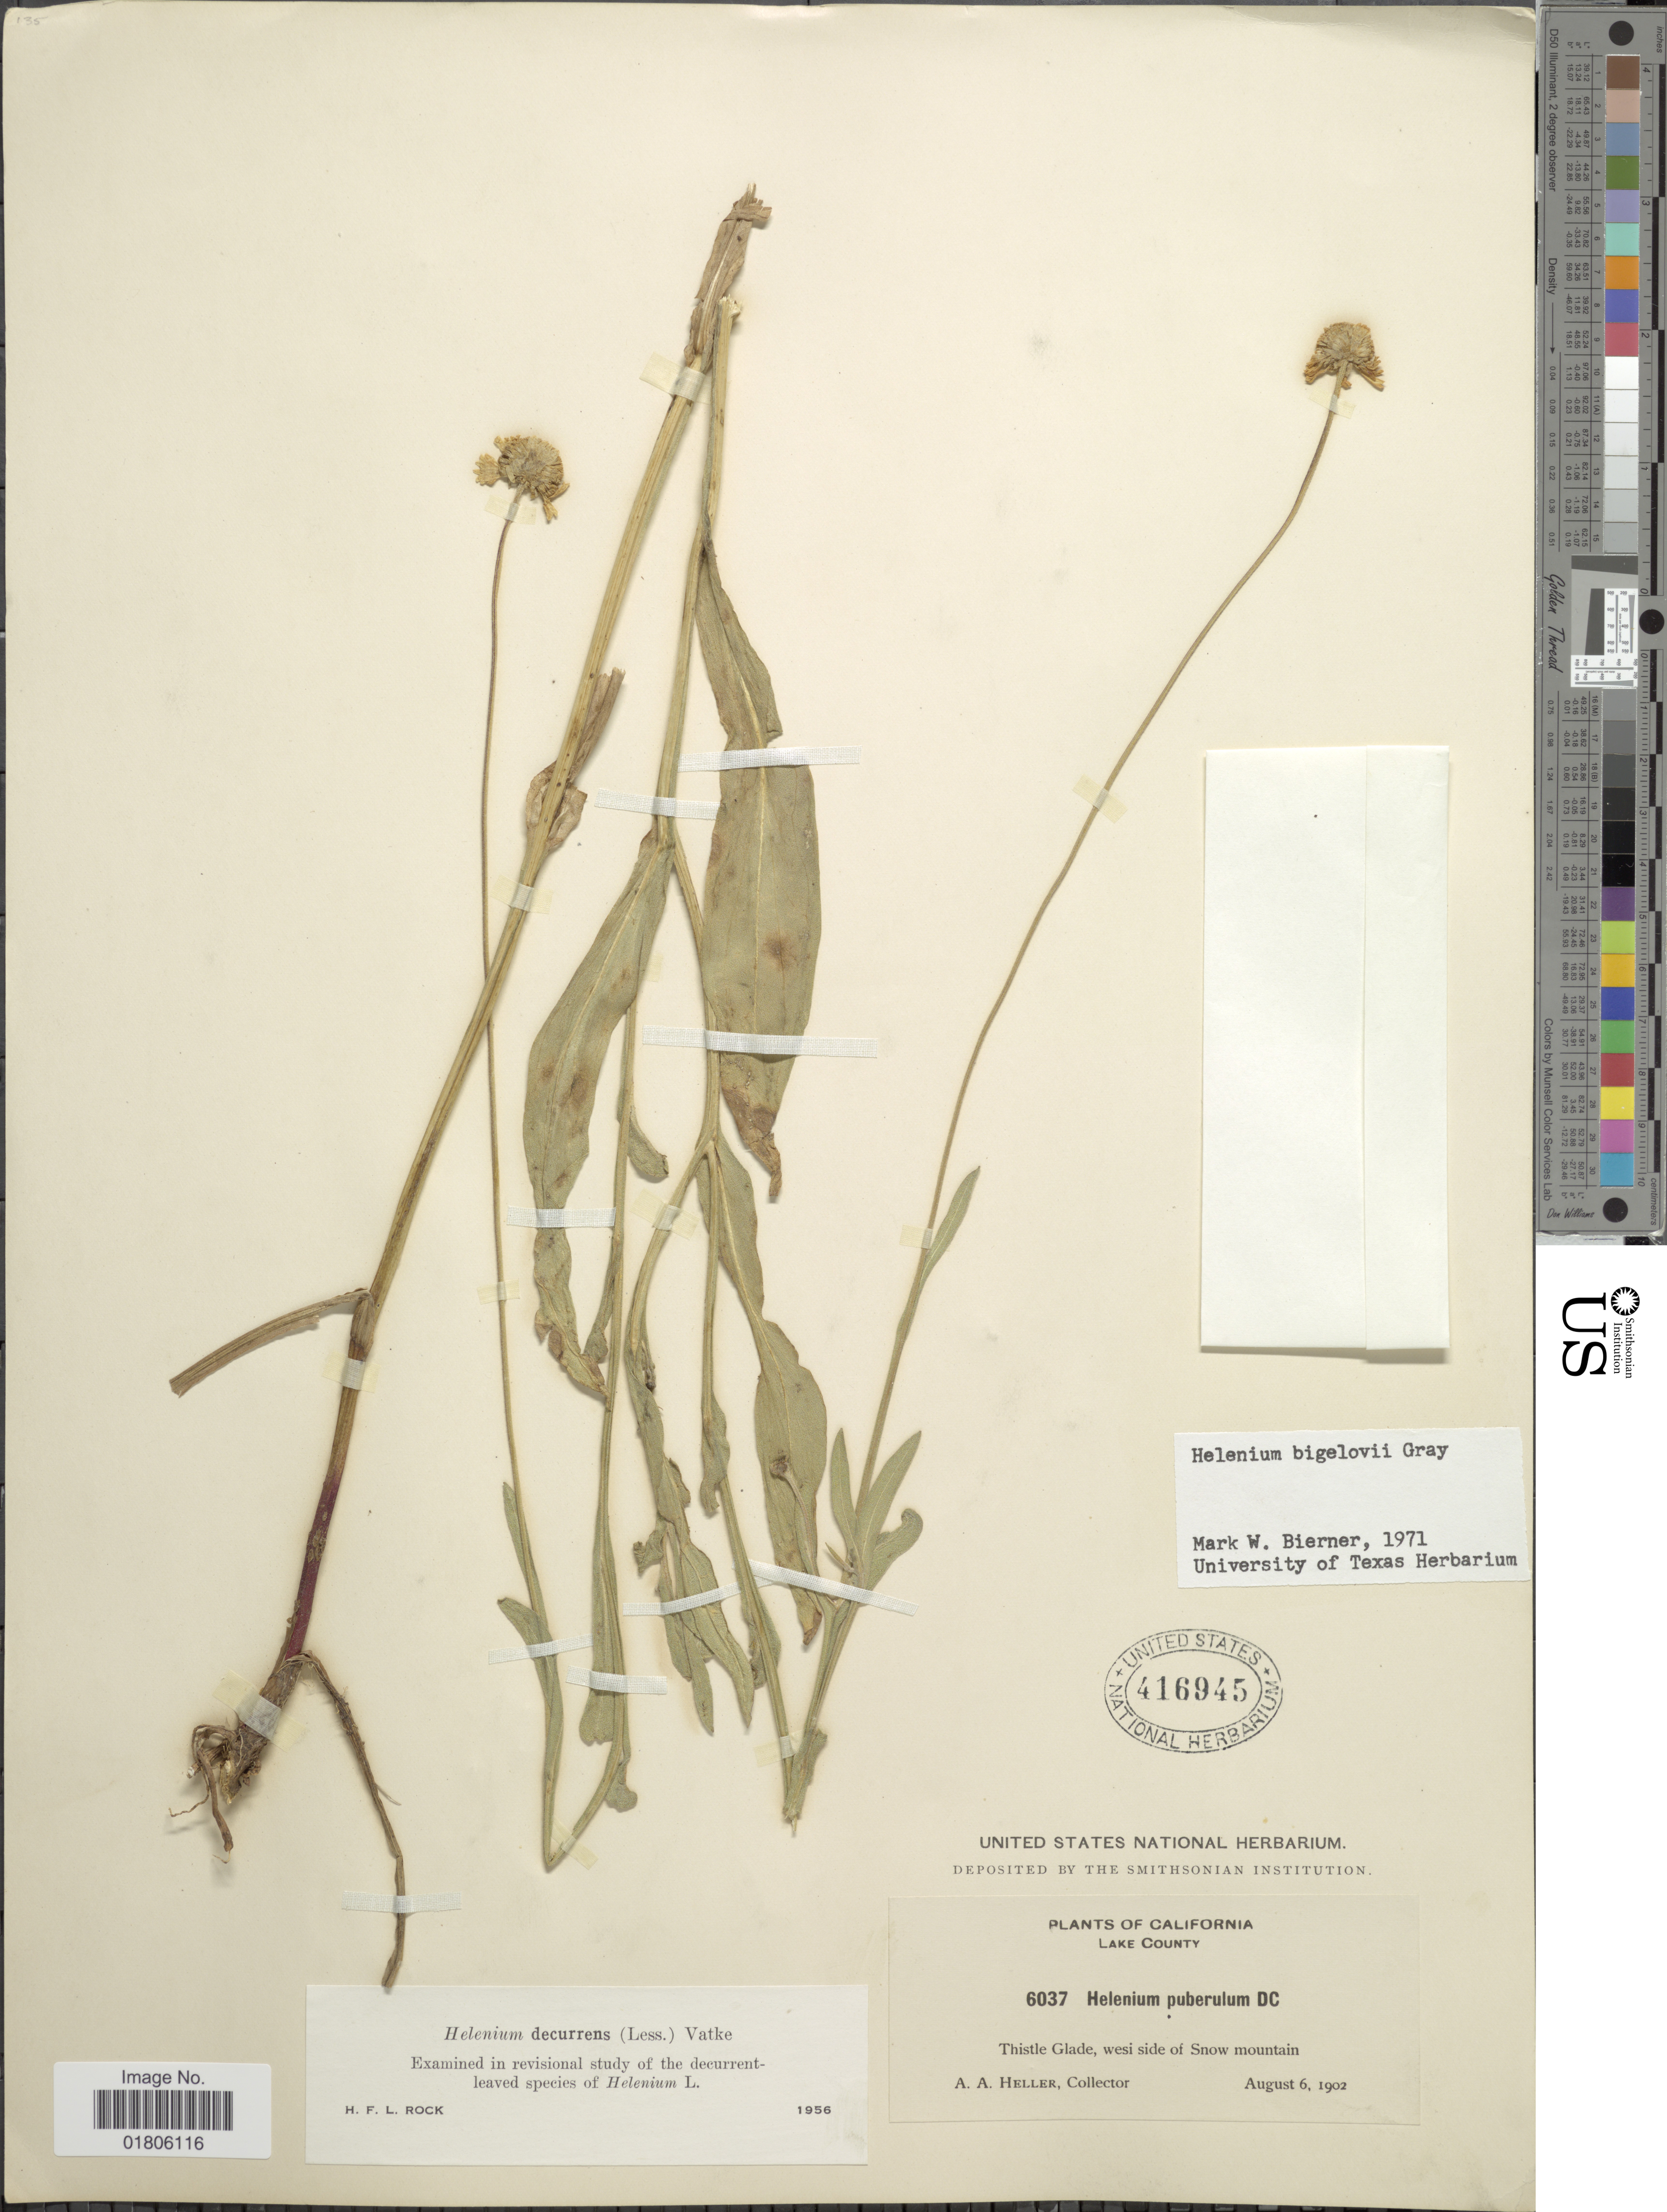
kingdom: Plantae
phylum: Tracheophyta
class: Magnoliopsida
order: Asterales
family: Asteraceae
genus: Helenium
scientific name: Helenium bigelovii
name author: A. Gray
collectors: A. A. Heller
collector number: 6037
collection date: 1902-08-06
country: United States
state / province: California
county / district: Lake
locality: Lake County. Thistle Glade, west side of Snow Mountain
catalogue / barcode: US 416945